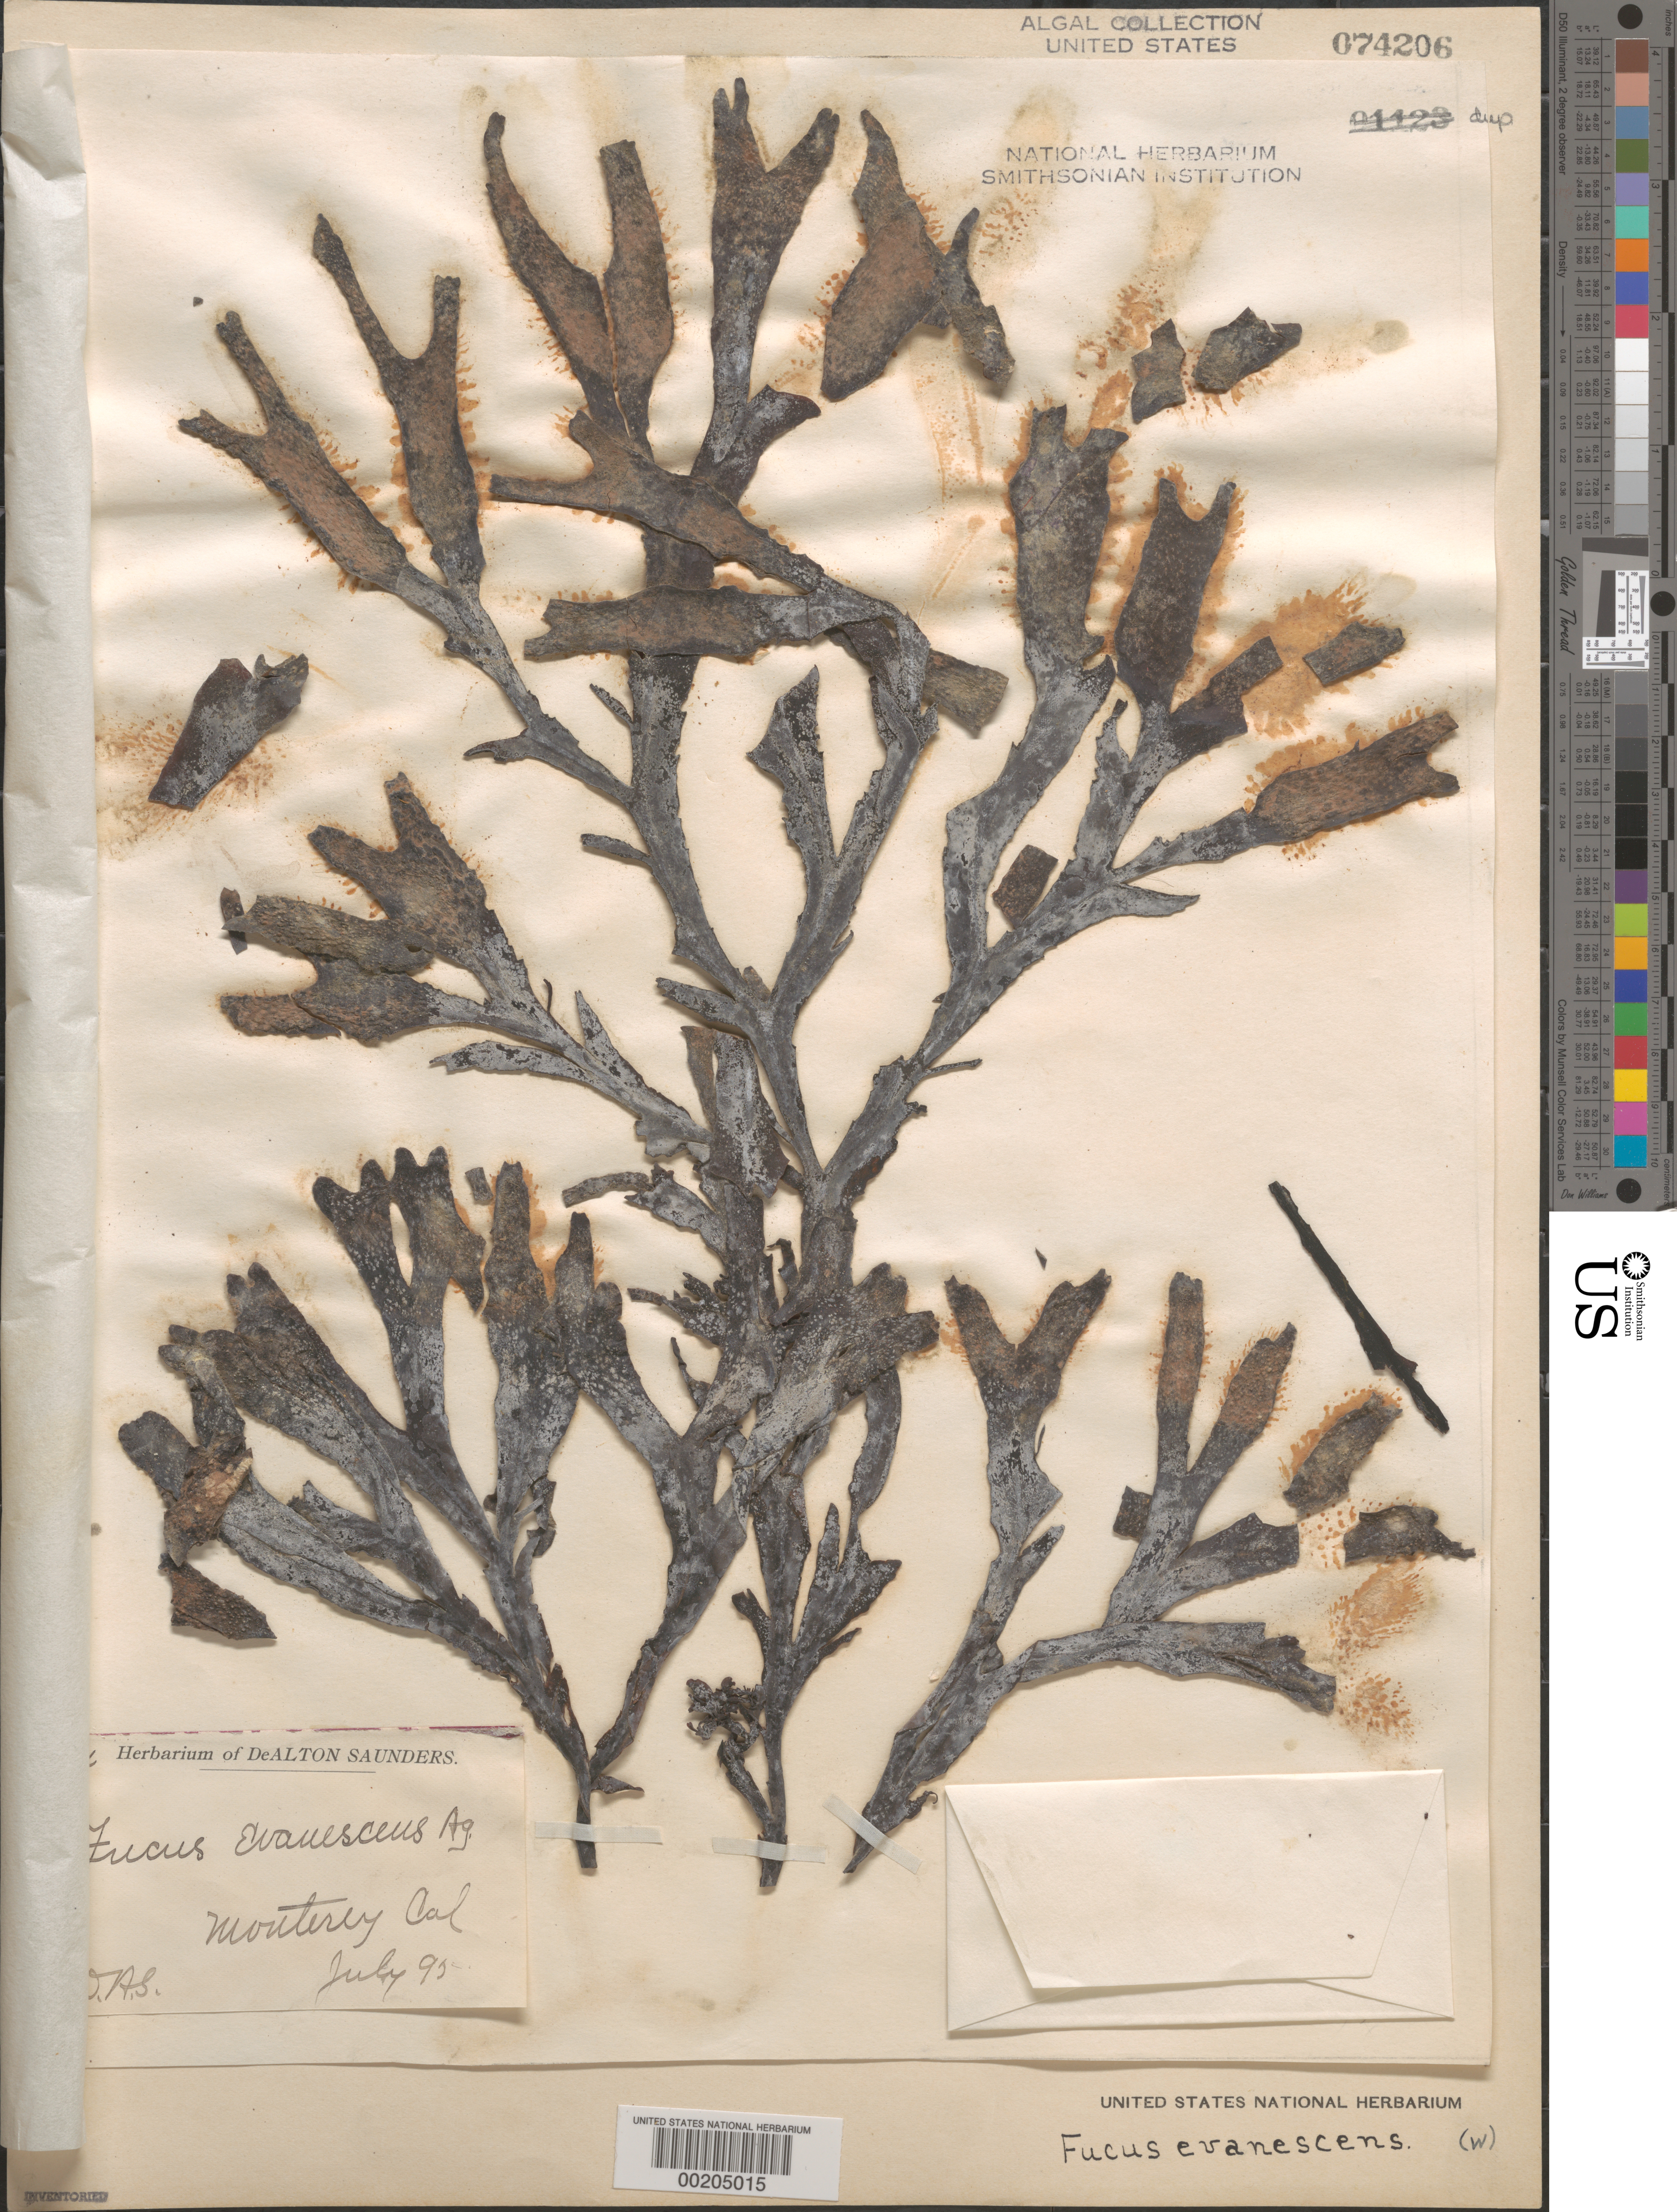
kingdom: Chromista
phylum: Ochrophyta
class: Phaeophyceae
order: Fucales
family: Fucaceae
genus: Fucus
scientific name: Fucus distichus subsp. evanescens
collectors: D. Saunders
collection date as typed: Jul 1895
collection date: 1895-07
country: United States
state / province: California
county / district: Monterey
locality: Monterey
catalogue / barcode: US 74206